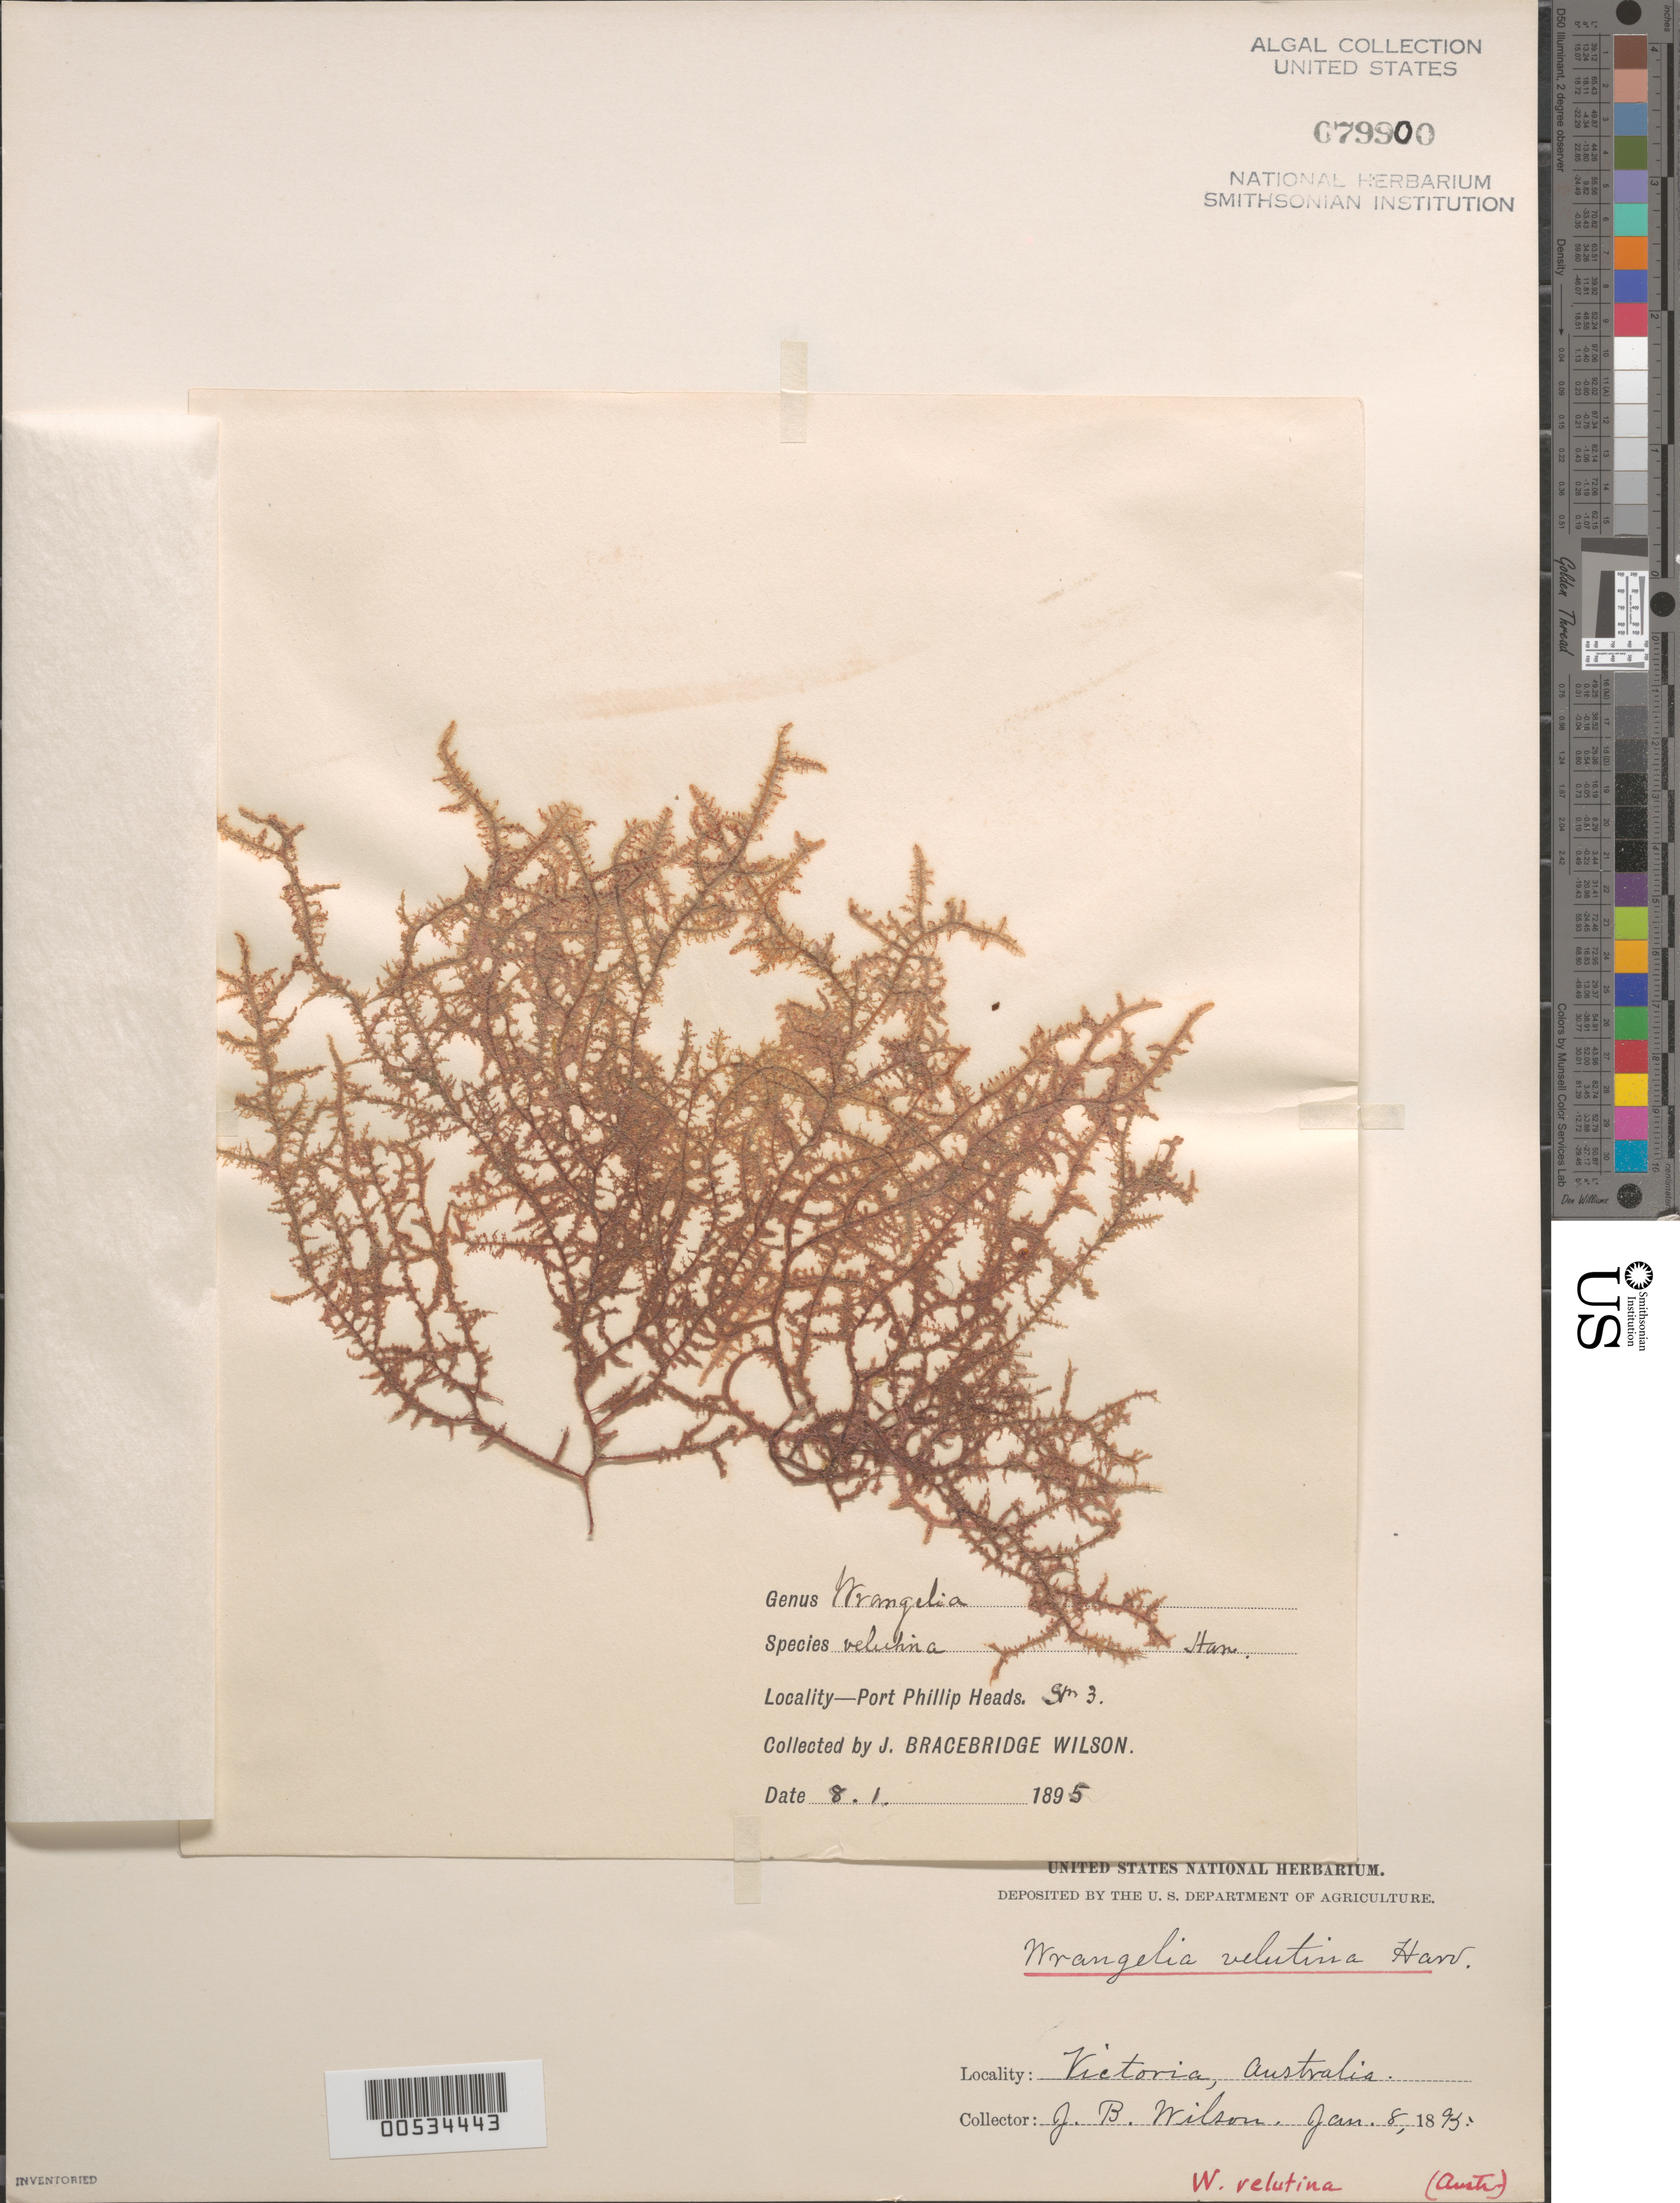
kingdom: Plantae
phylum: Rhodophyta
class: Florideophyceae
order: Ceramiales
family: Wrangeliaceae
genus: Wrangelia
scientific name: Wrangelia velutina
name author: (O.G. Sond.) Harv.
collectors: J. B. Wilson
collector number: Station 3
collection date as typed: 08 Jan 1895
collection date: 1895-01-08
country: Australia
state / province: Victoria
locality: Port Phillip Heads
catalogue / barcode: US 79900